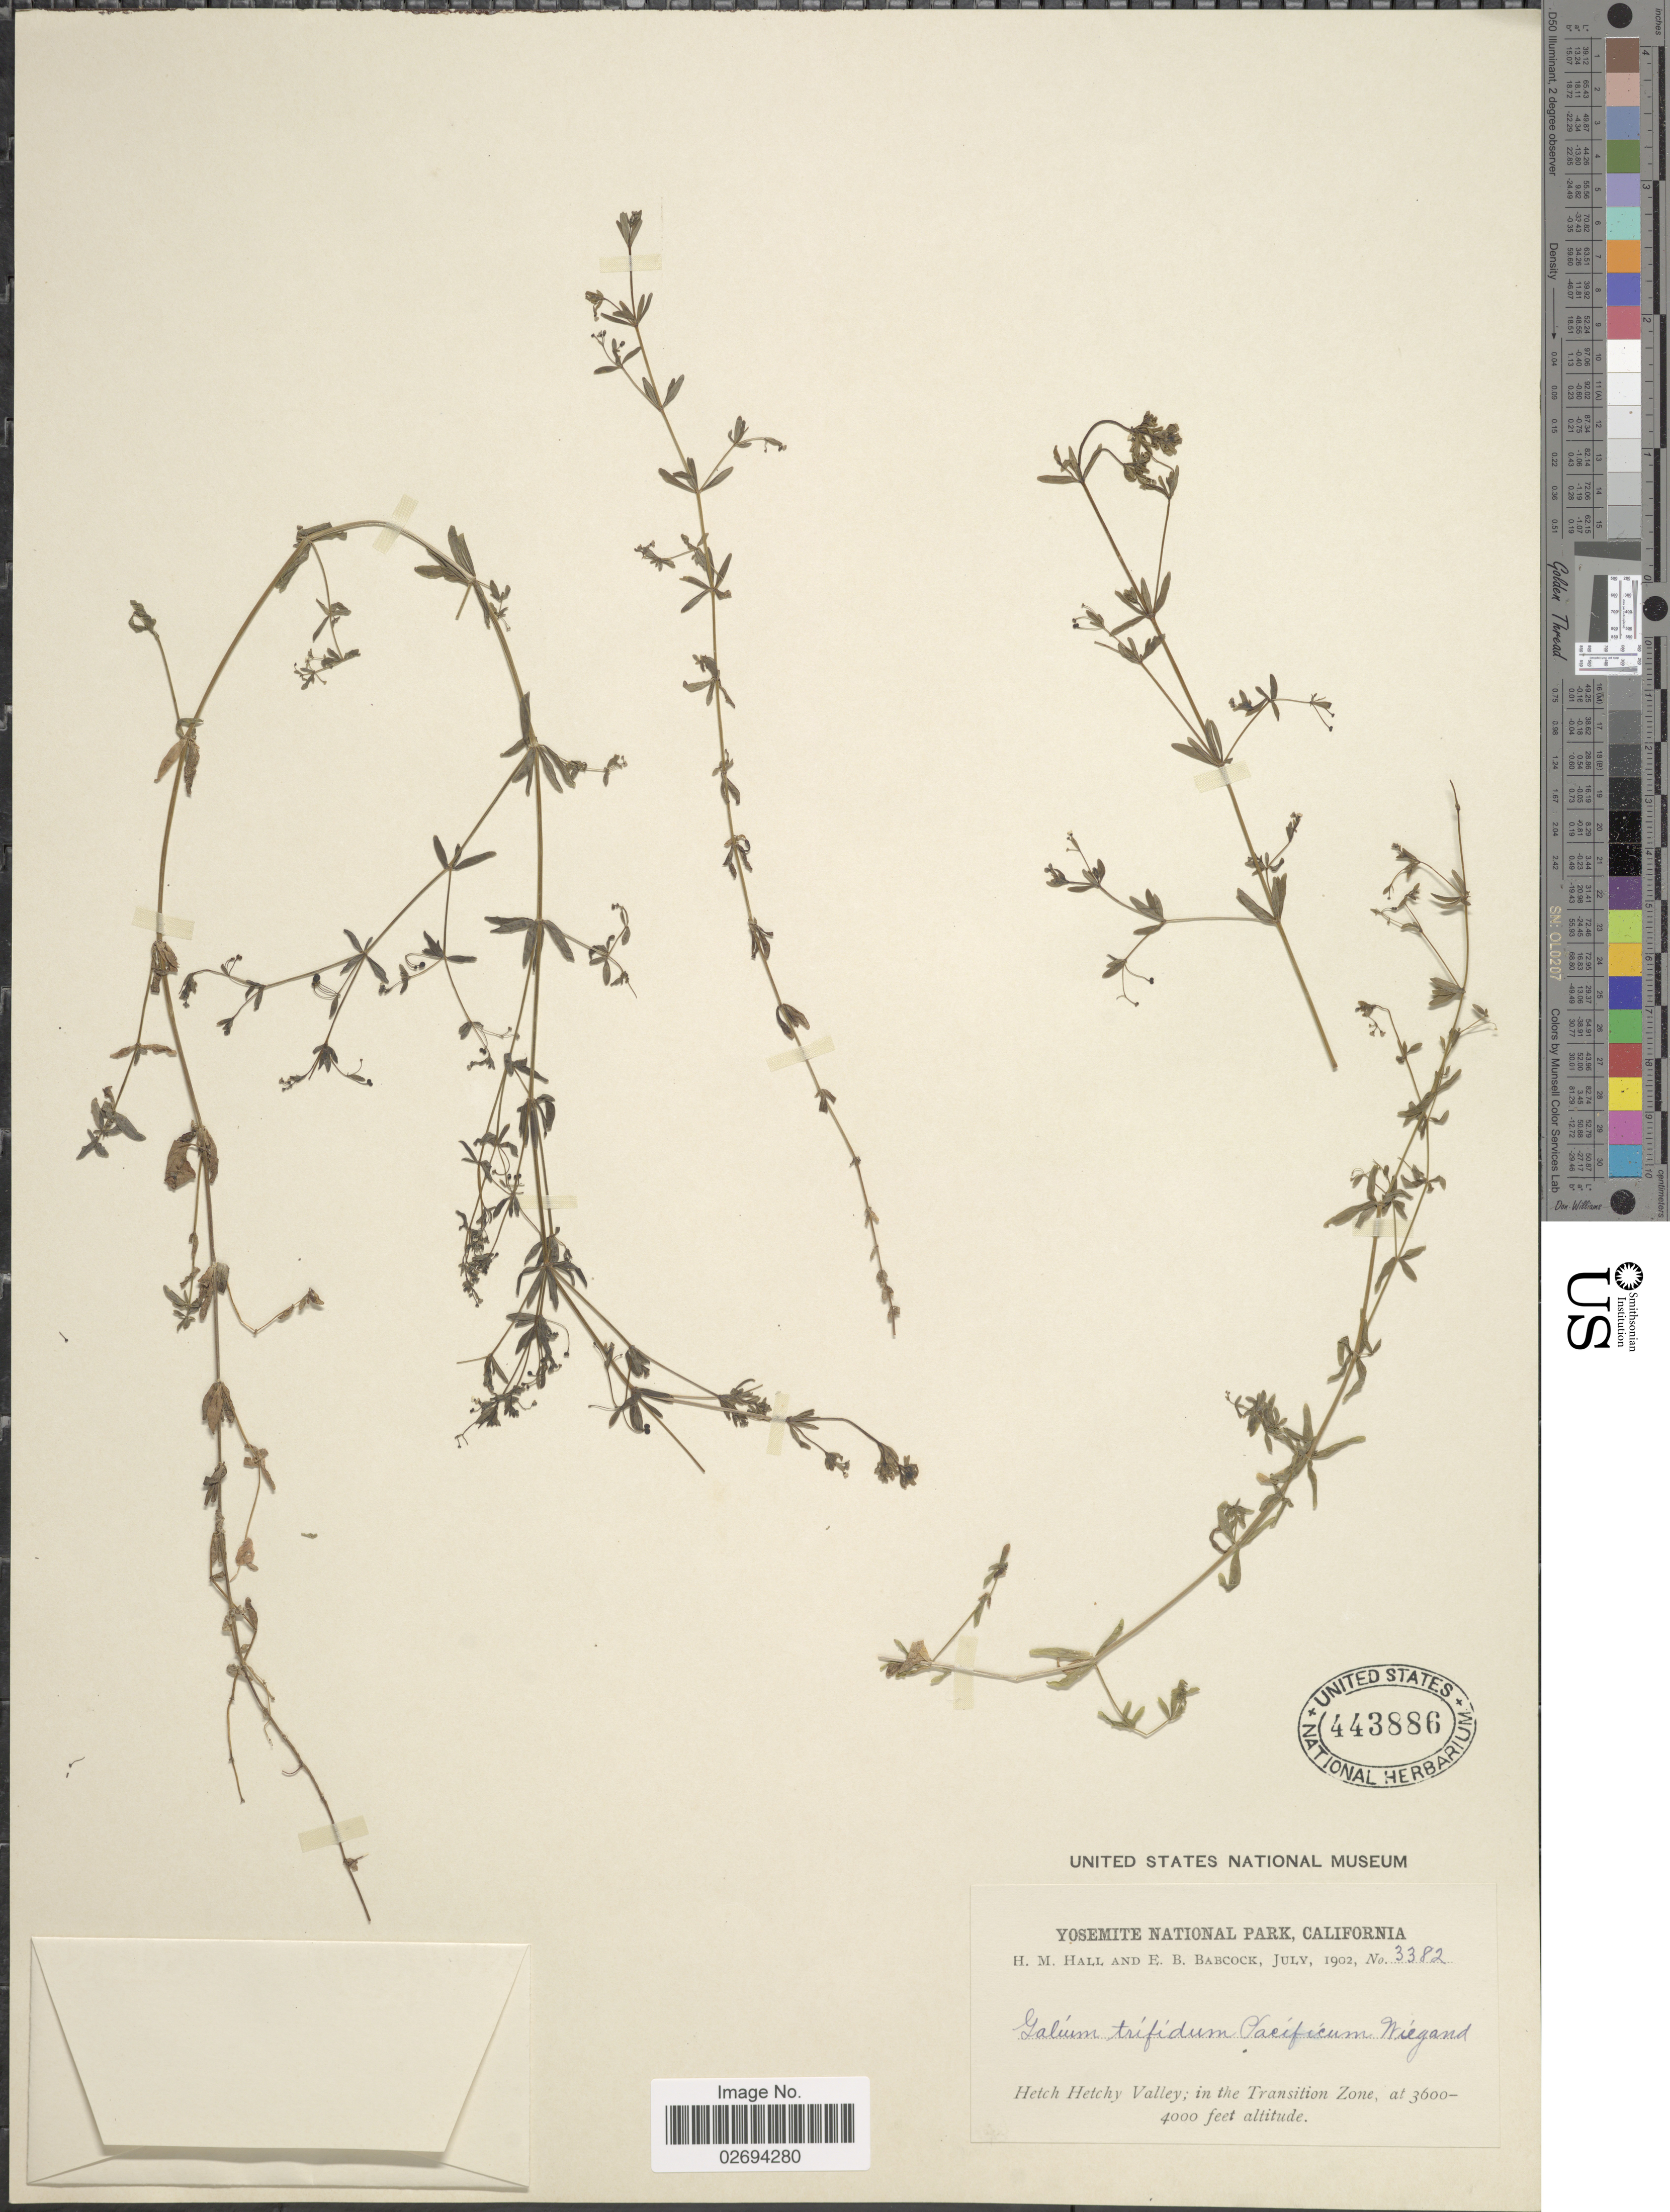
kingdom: Plantae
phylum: Tracheophyta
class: Magnoliopsida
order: Gentianales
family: Rubiaceae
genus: Galium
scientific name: Galium trifidum var. pacificum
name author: Wiegand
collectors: H. M. Hall & E. B. Babcock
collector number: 3382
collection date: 1902-07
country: United States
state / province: California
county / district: Mariposa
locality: Yosemite National Park. Hetch Hetchy Valley; in the Transition Zone.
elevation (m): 1097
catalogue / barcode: US 443886